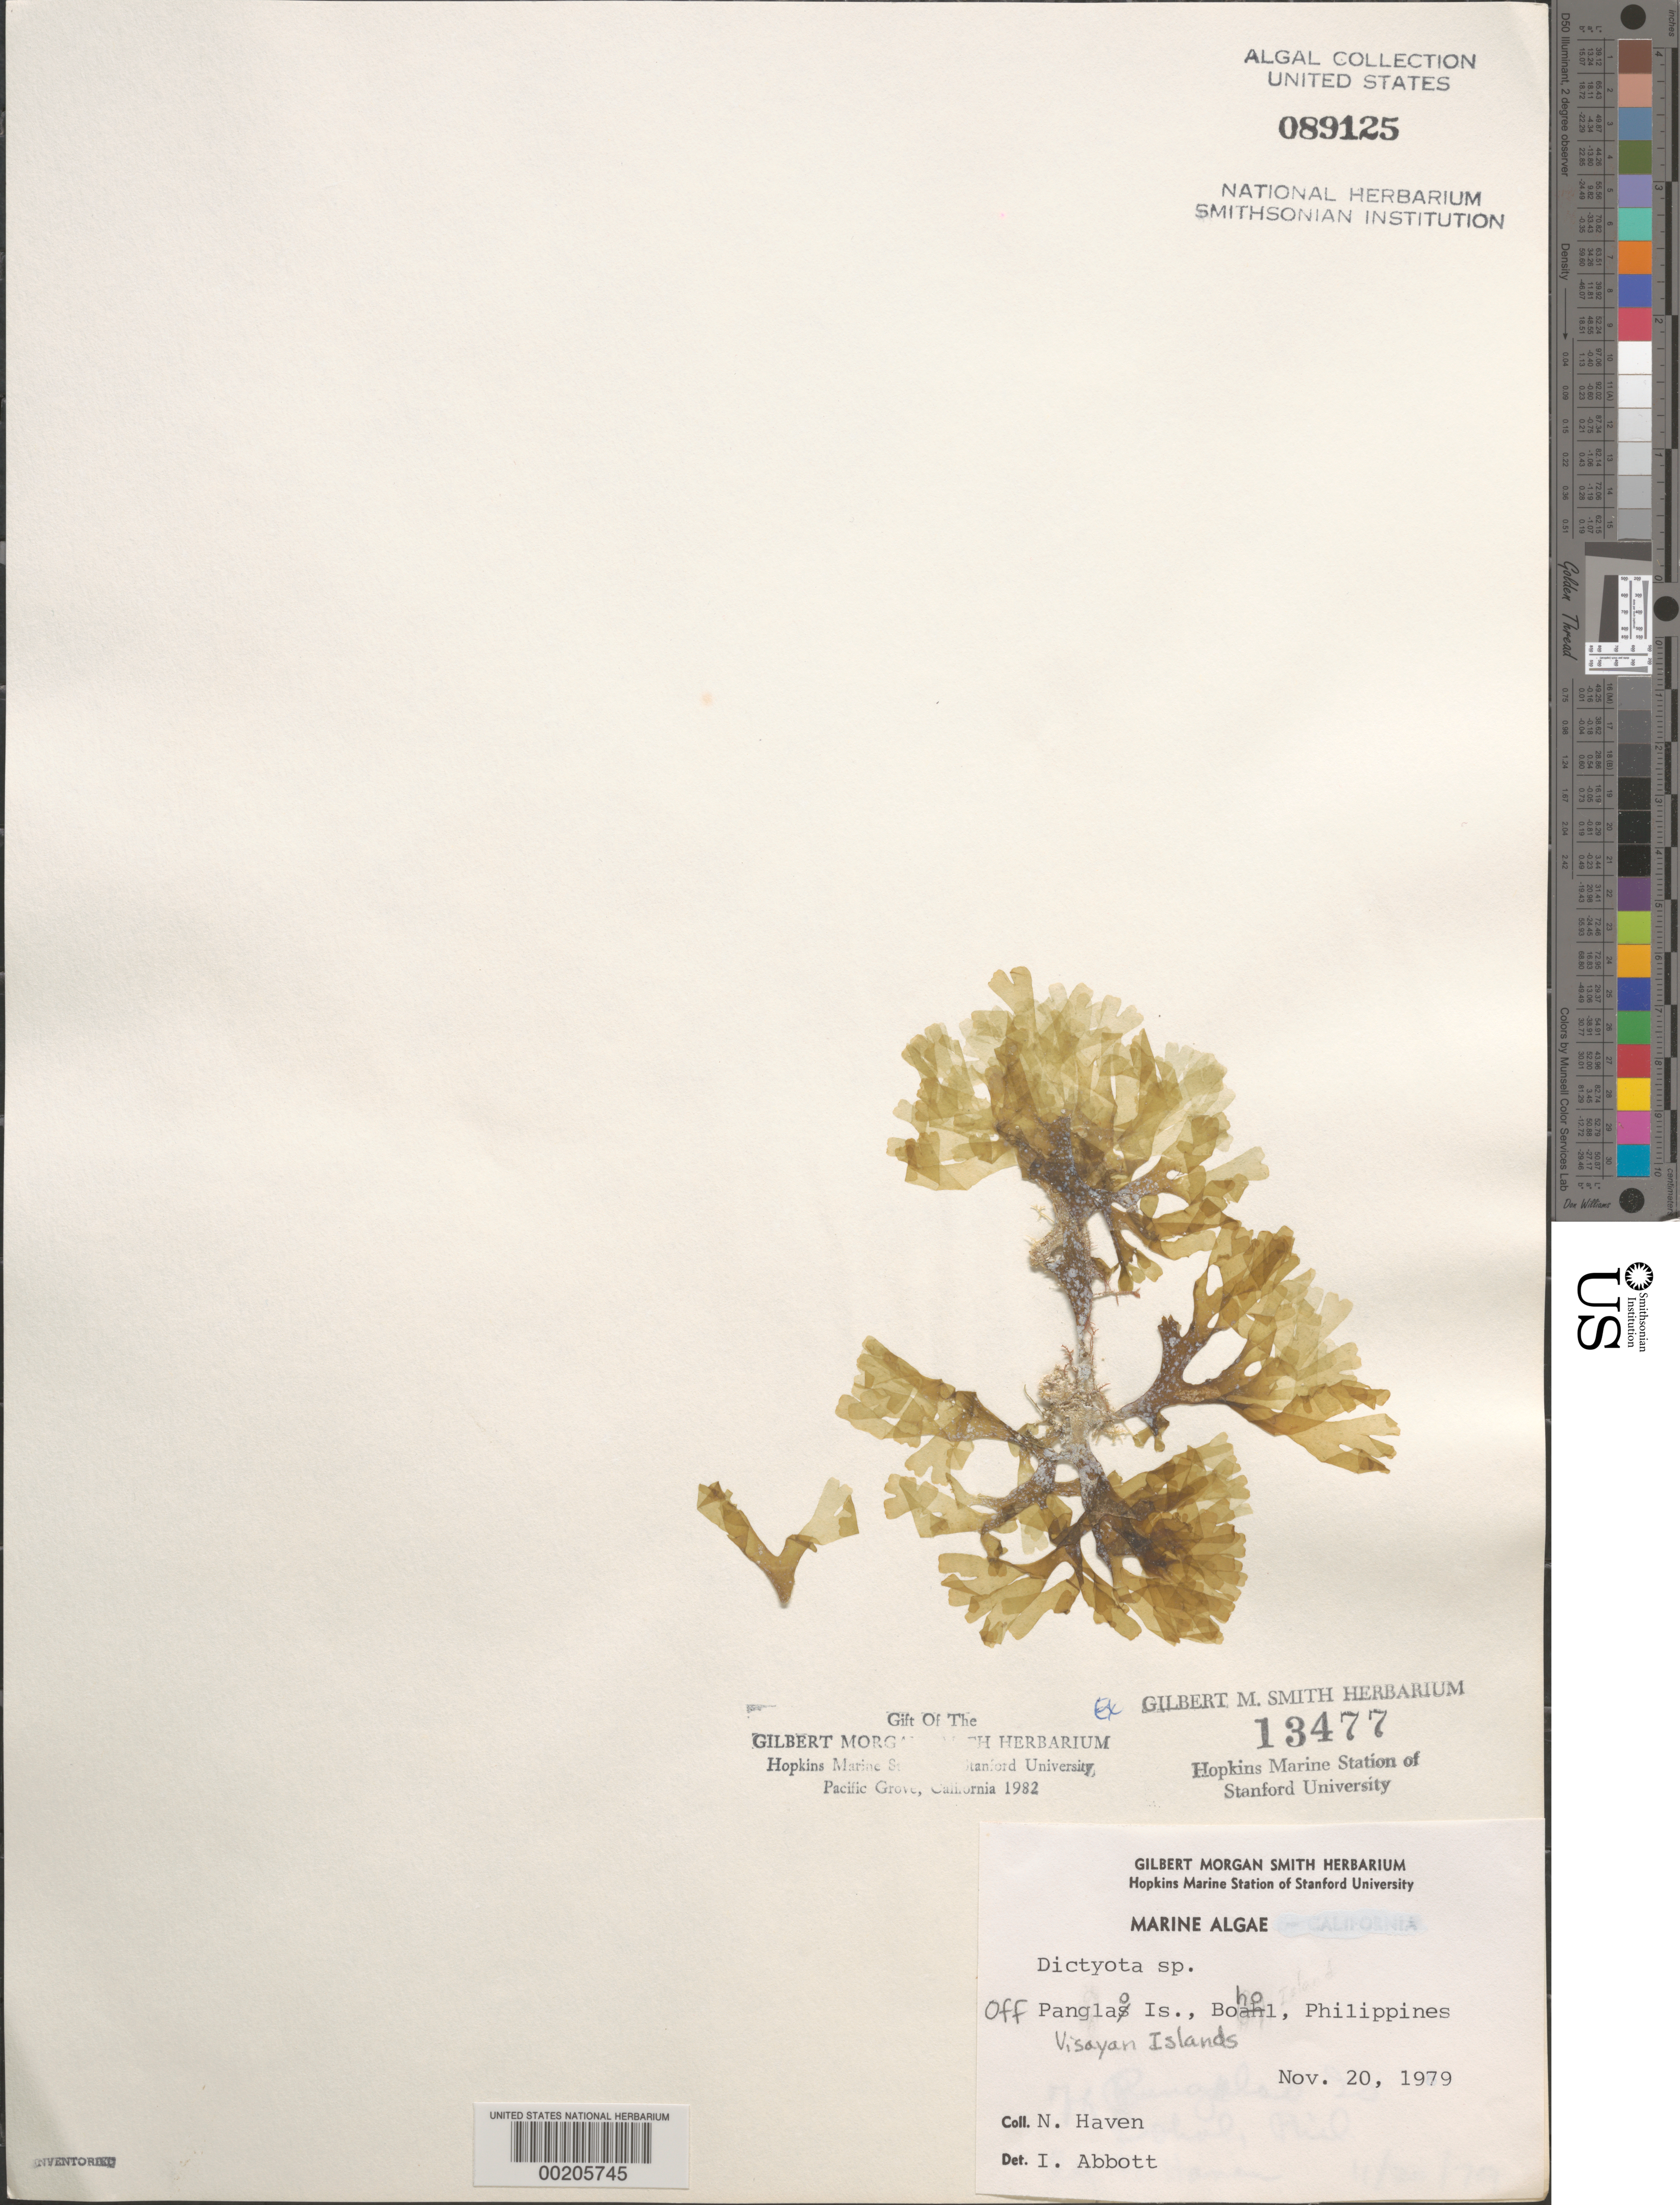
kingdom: Chromista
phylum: Ochrophyta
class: Phaeophyceae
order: Dictyotales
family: Dictyotaceae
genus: Dictyota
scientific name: Dictyota sp.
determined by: Abbott, Isabella A.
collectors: N. Haven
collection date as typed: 20 Nov 1979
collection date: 1979-11-20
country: Philippines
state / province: Central Visayas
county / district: Bohol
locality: Bohol, off panglao island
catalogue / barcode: US 89125